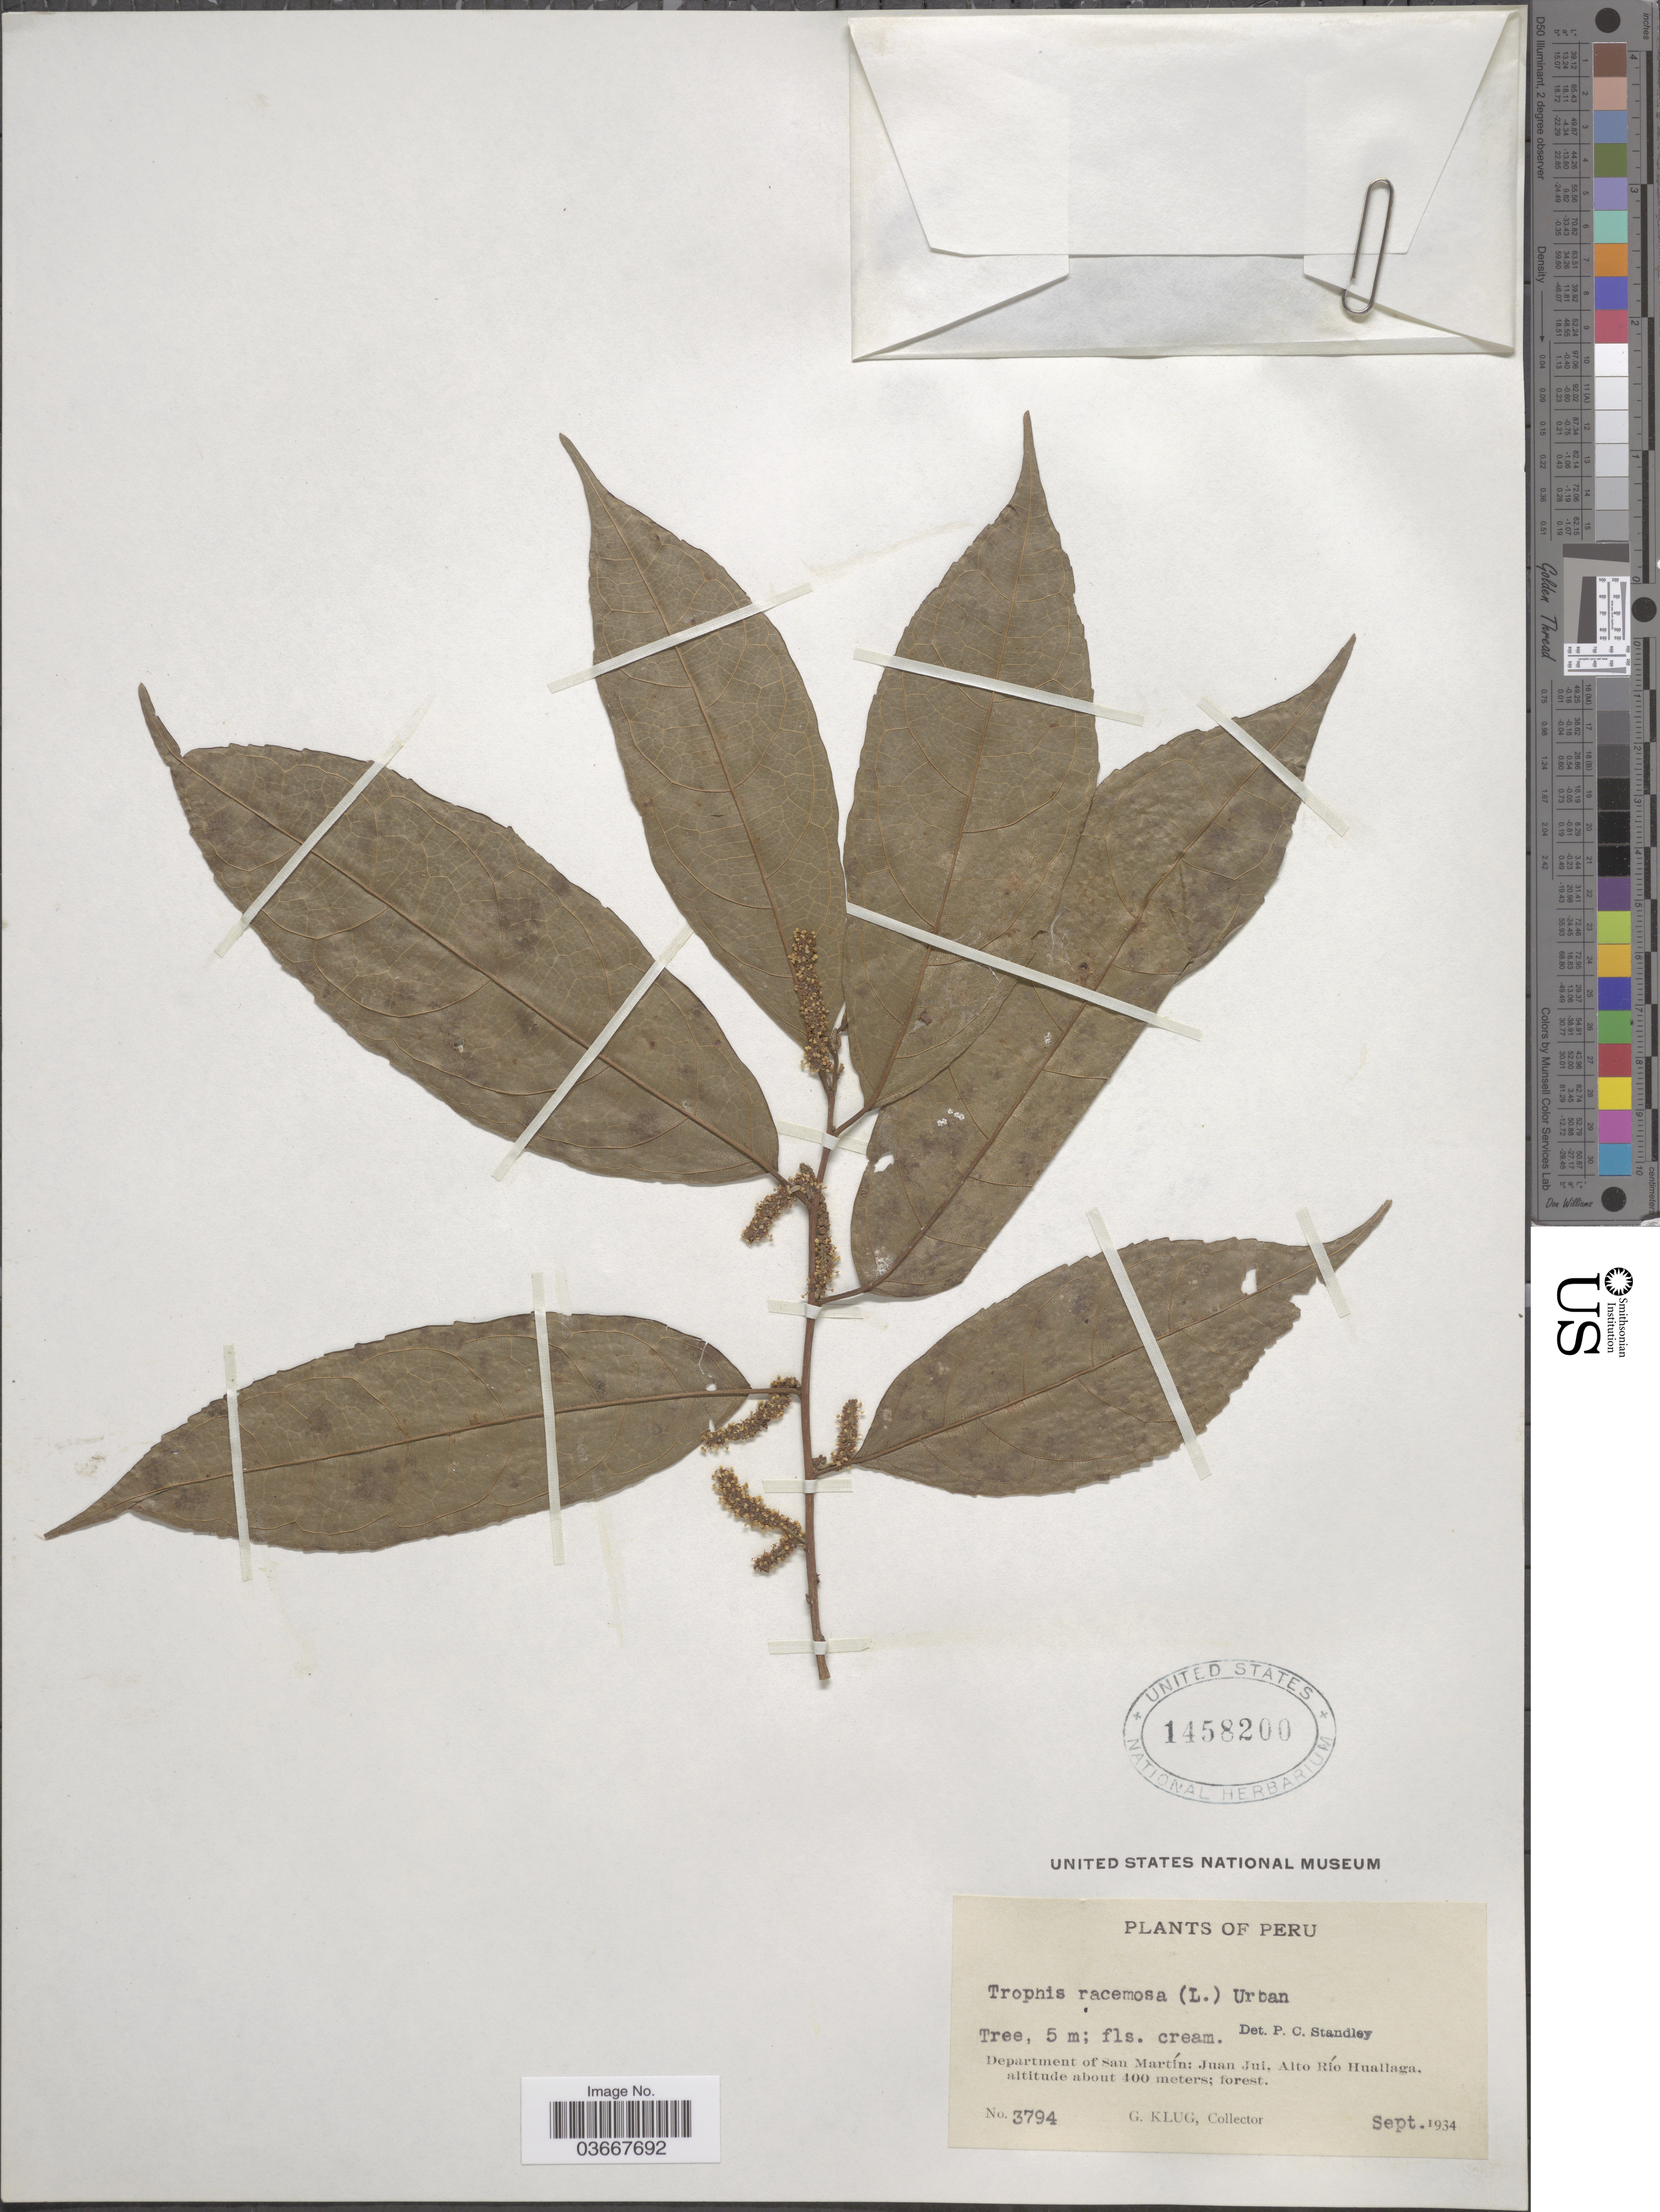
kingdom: Plantae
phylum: Tracheophyta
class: Magnoliopsida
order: Rosales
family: Moraceae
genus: Trophis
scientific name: Trophis racemosa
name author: (L.) Urb.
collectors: G. Klug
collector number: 3794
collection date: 1934-09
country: Peru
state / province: San Martín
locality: Department of San Martín: Juan Jui, Alto Río Huallaga.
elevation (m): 400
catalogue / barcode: US 1458200